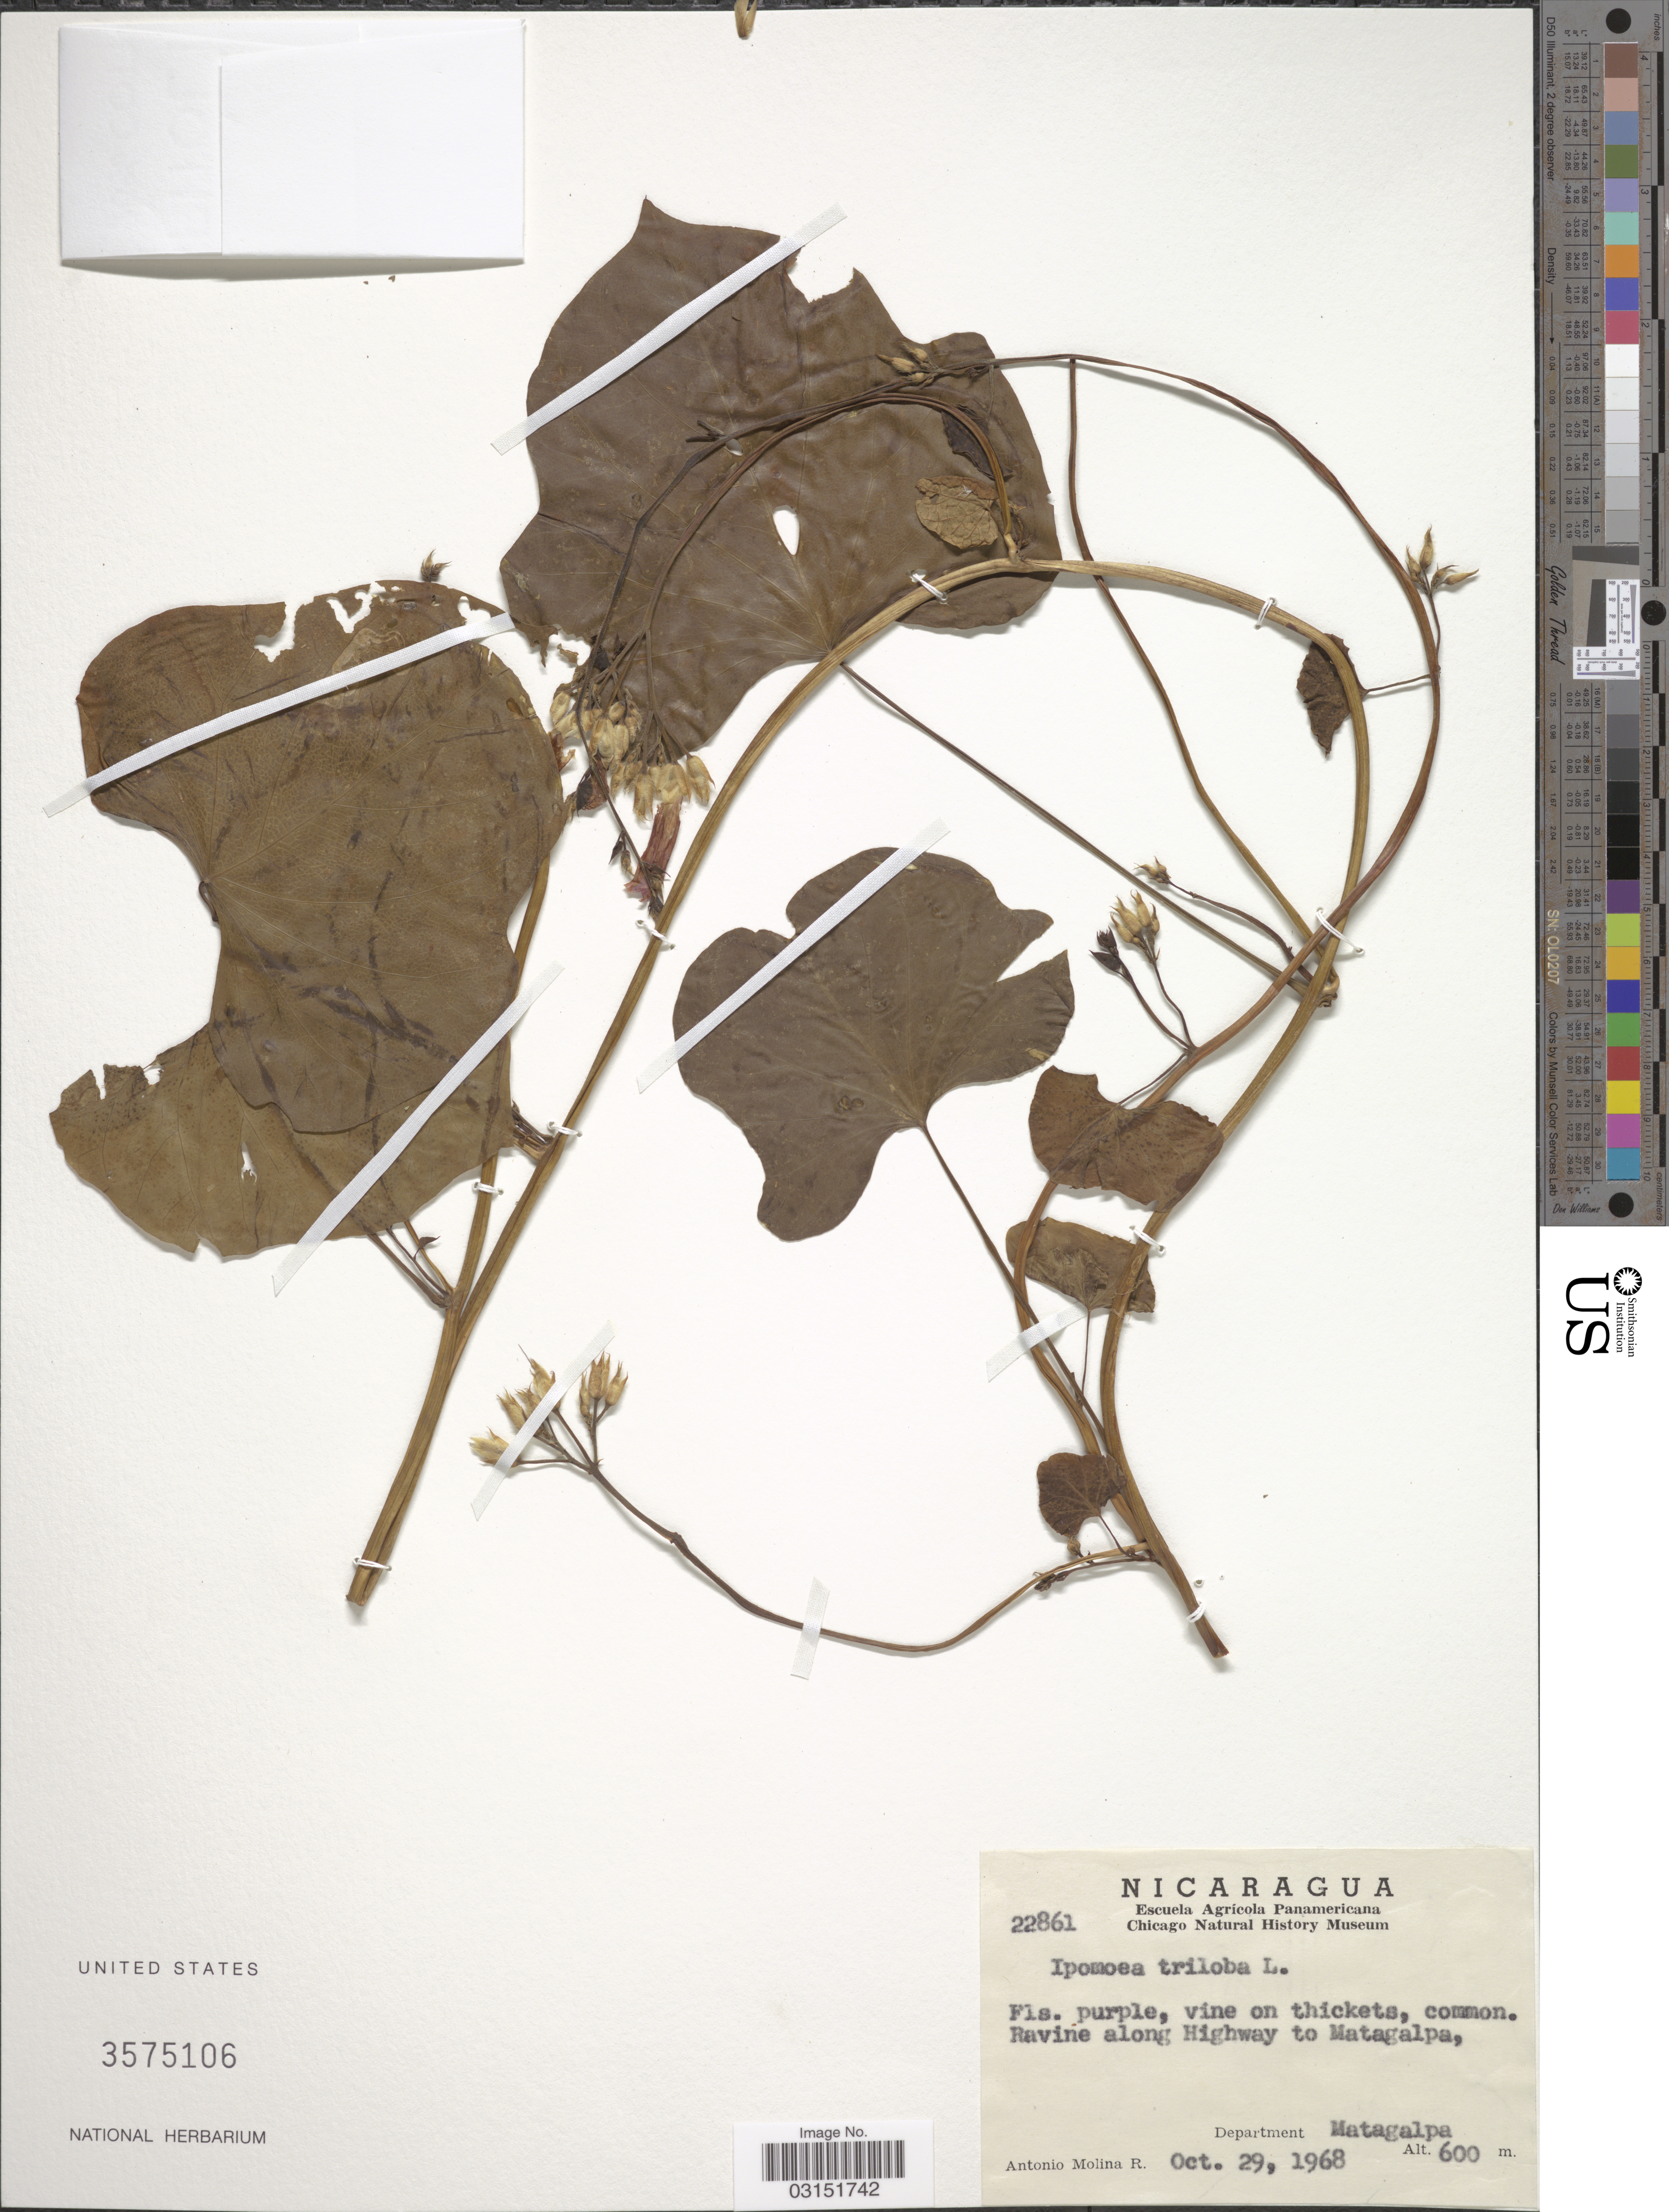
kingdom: Plantae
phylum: Tracheophyta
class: Magnoliopsida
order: Solanales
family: Convolvulaceae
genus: Ipomoea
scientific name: Ipomoea triloba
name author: L.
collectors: A. Molina R.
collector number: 22861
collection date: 1968-10-29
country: Nicaragua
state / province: Matagalpa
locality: Ravine along Highway to Matagalpa, Department Matagalpa.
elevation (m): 600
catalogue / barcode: US 3575106